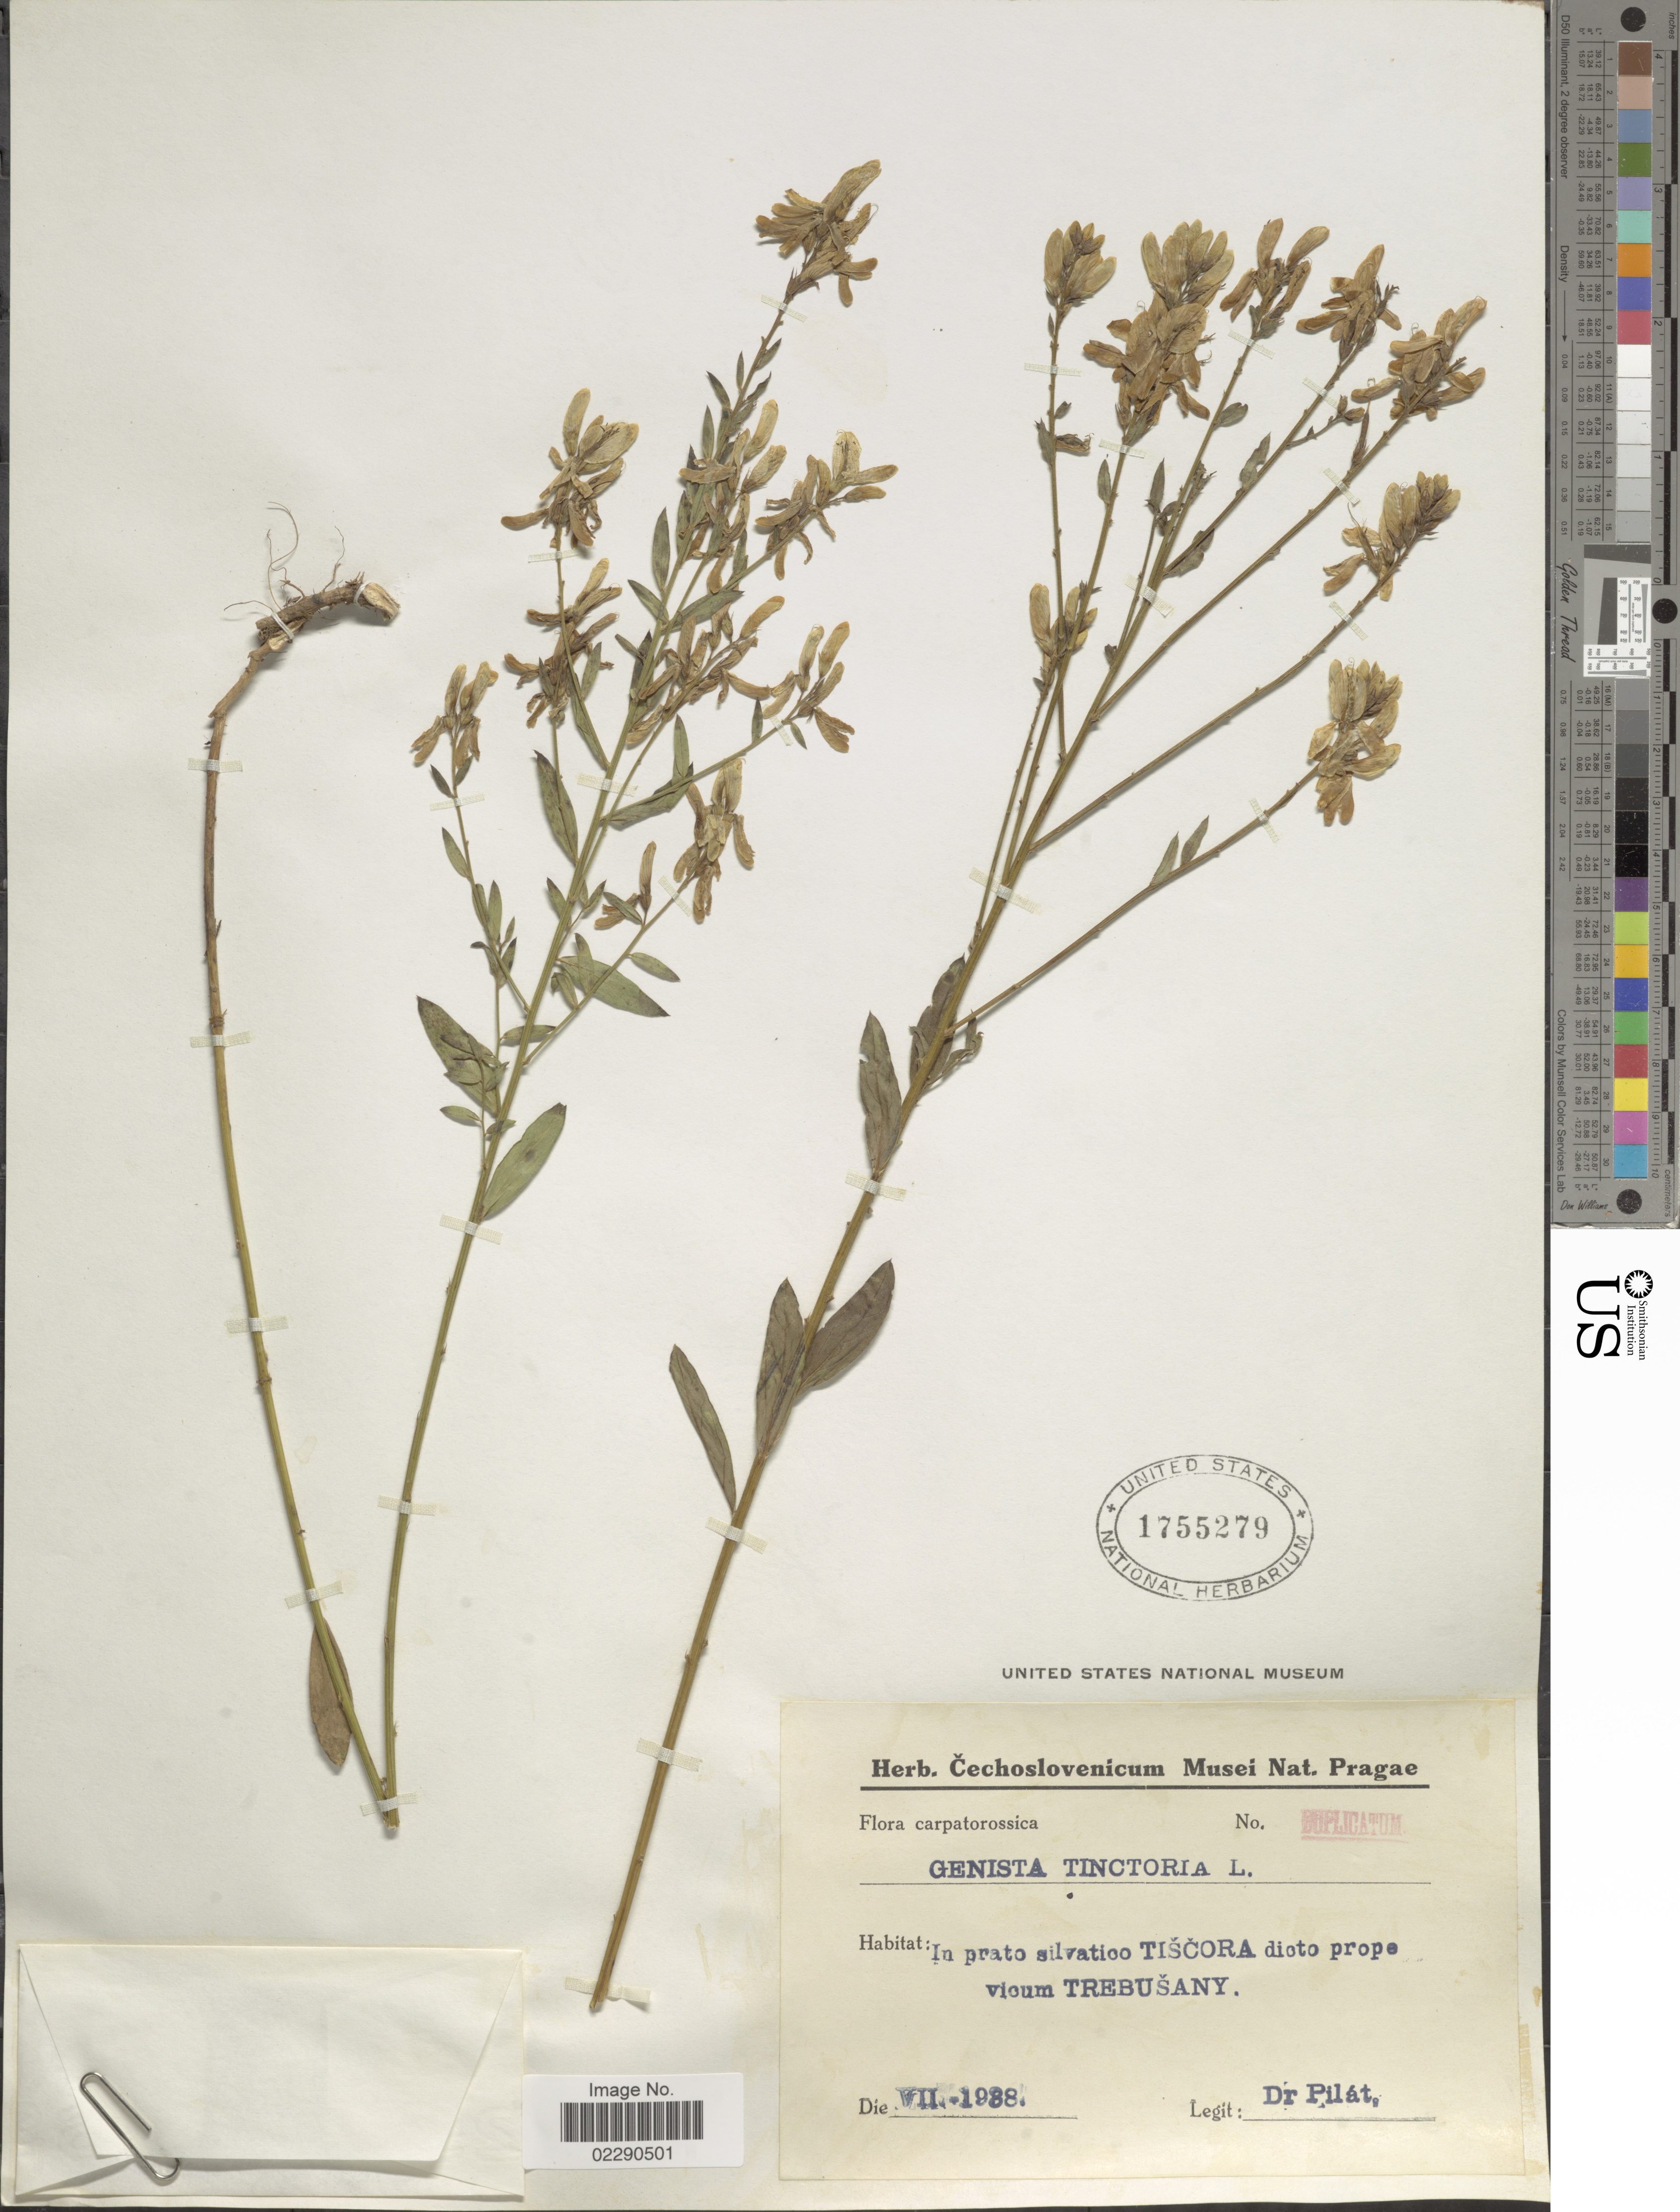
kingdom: Plantae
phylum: Tracheophyta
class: Magnoliopsida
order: Fabales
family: Fabaceae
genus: Genista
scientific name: Genista tinctoria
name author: L.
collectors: Pilát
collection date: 1988-07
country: Ukraine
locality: Carpatorossica, silvatico Tiscora dicto prope vicum Trebusany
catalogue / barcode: US 1755279